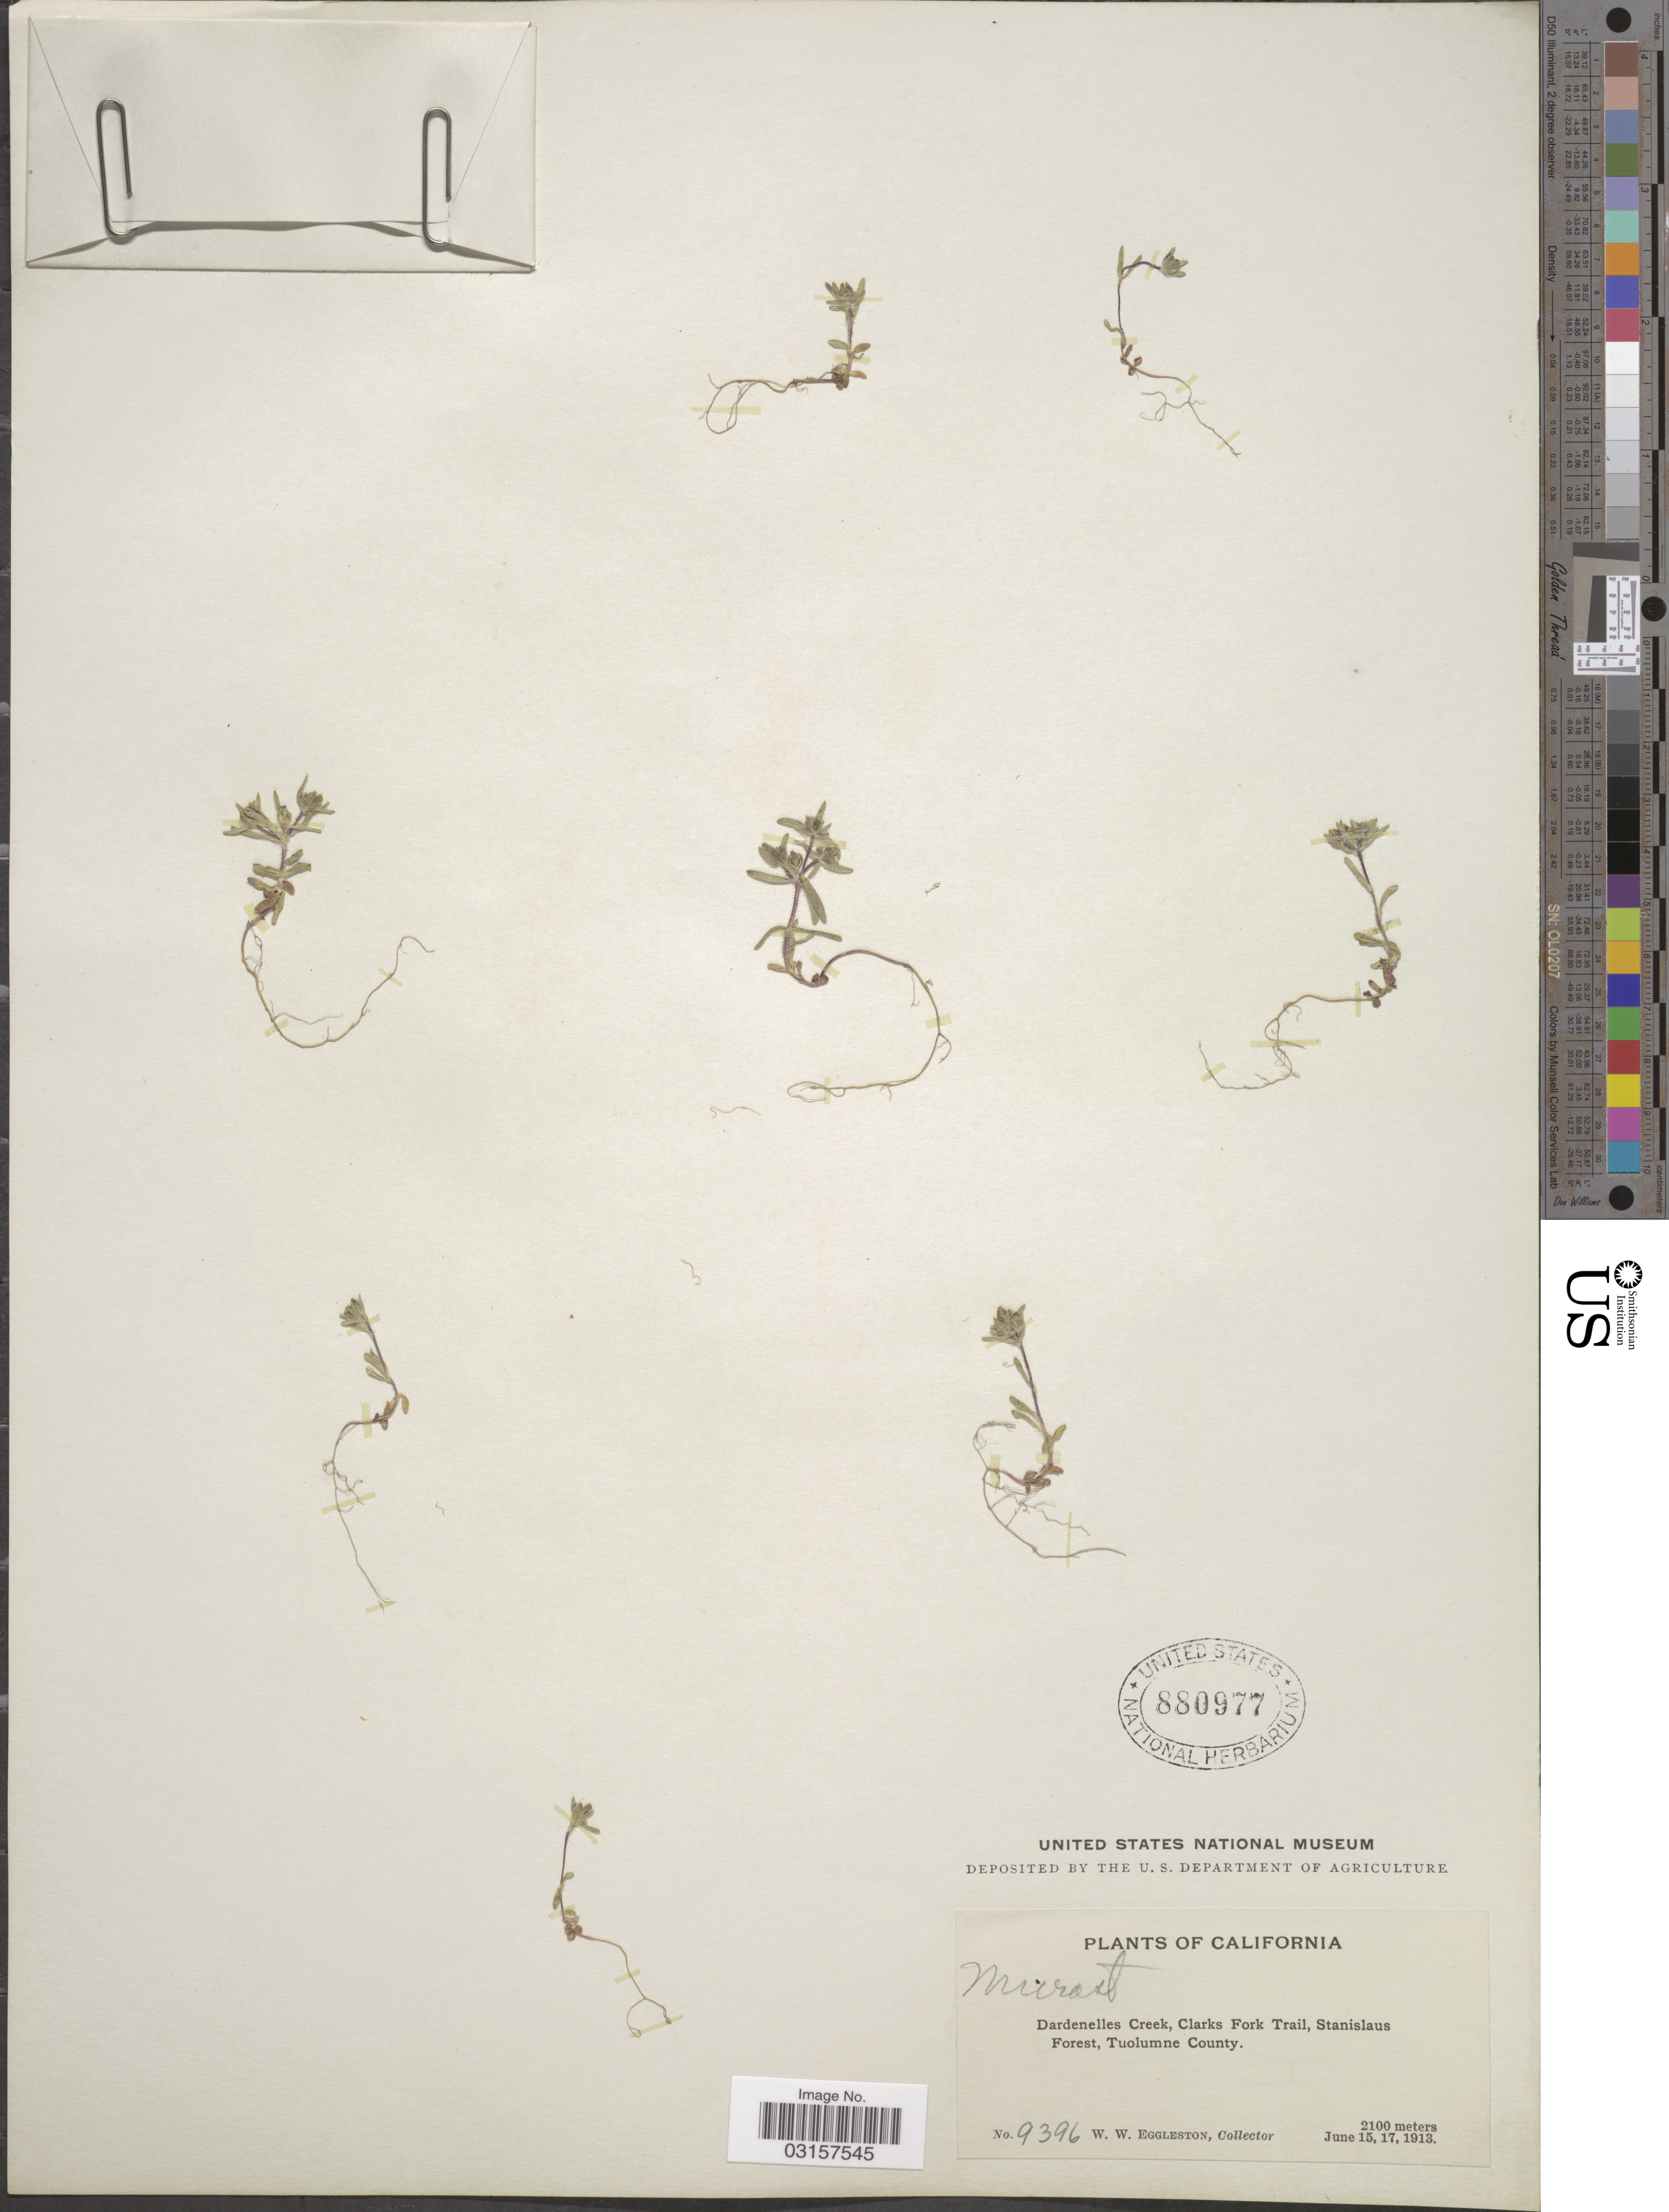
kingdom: Plantae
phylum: Tracheophyta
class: Magnoliopsida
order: Ericales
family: Polemoniaceae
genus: Microsteris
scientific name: Microsteris gracilis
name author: (Hook.) Greene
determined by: (US) Smithsonian Institution - National Museum of Natural History - Department of Botany (UNITED STATES)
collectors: W. W. Eggleston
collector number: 9396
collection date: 1913-06-15/1913-06-17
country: United States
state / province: California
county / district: Tuolumne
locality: Dardenelles Creek, Clarks Fork Trail, Stanislaus Forest, Tuolumne County.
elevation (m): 2100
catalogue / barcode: US 880977